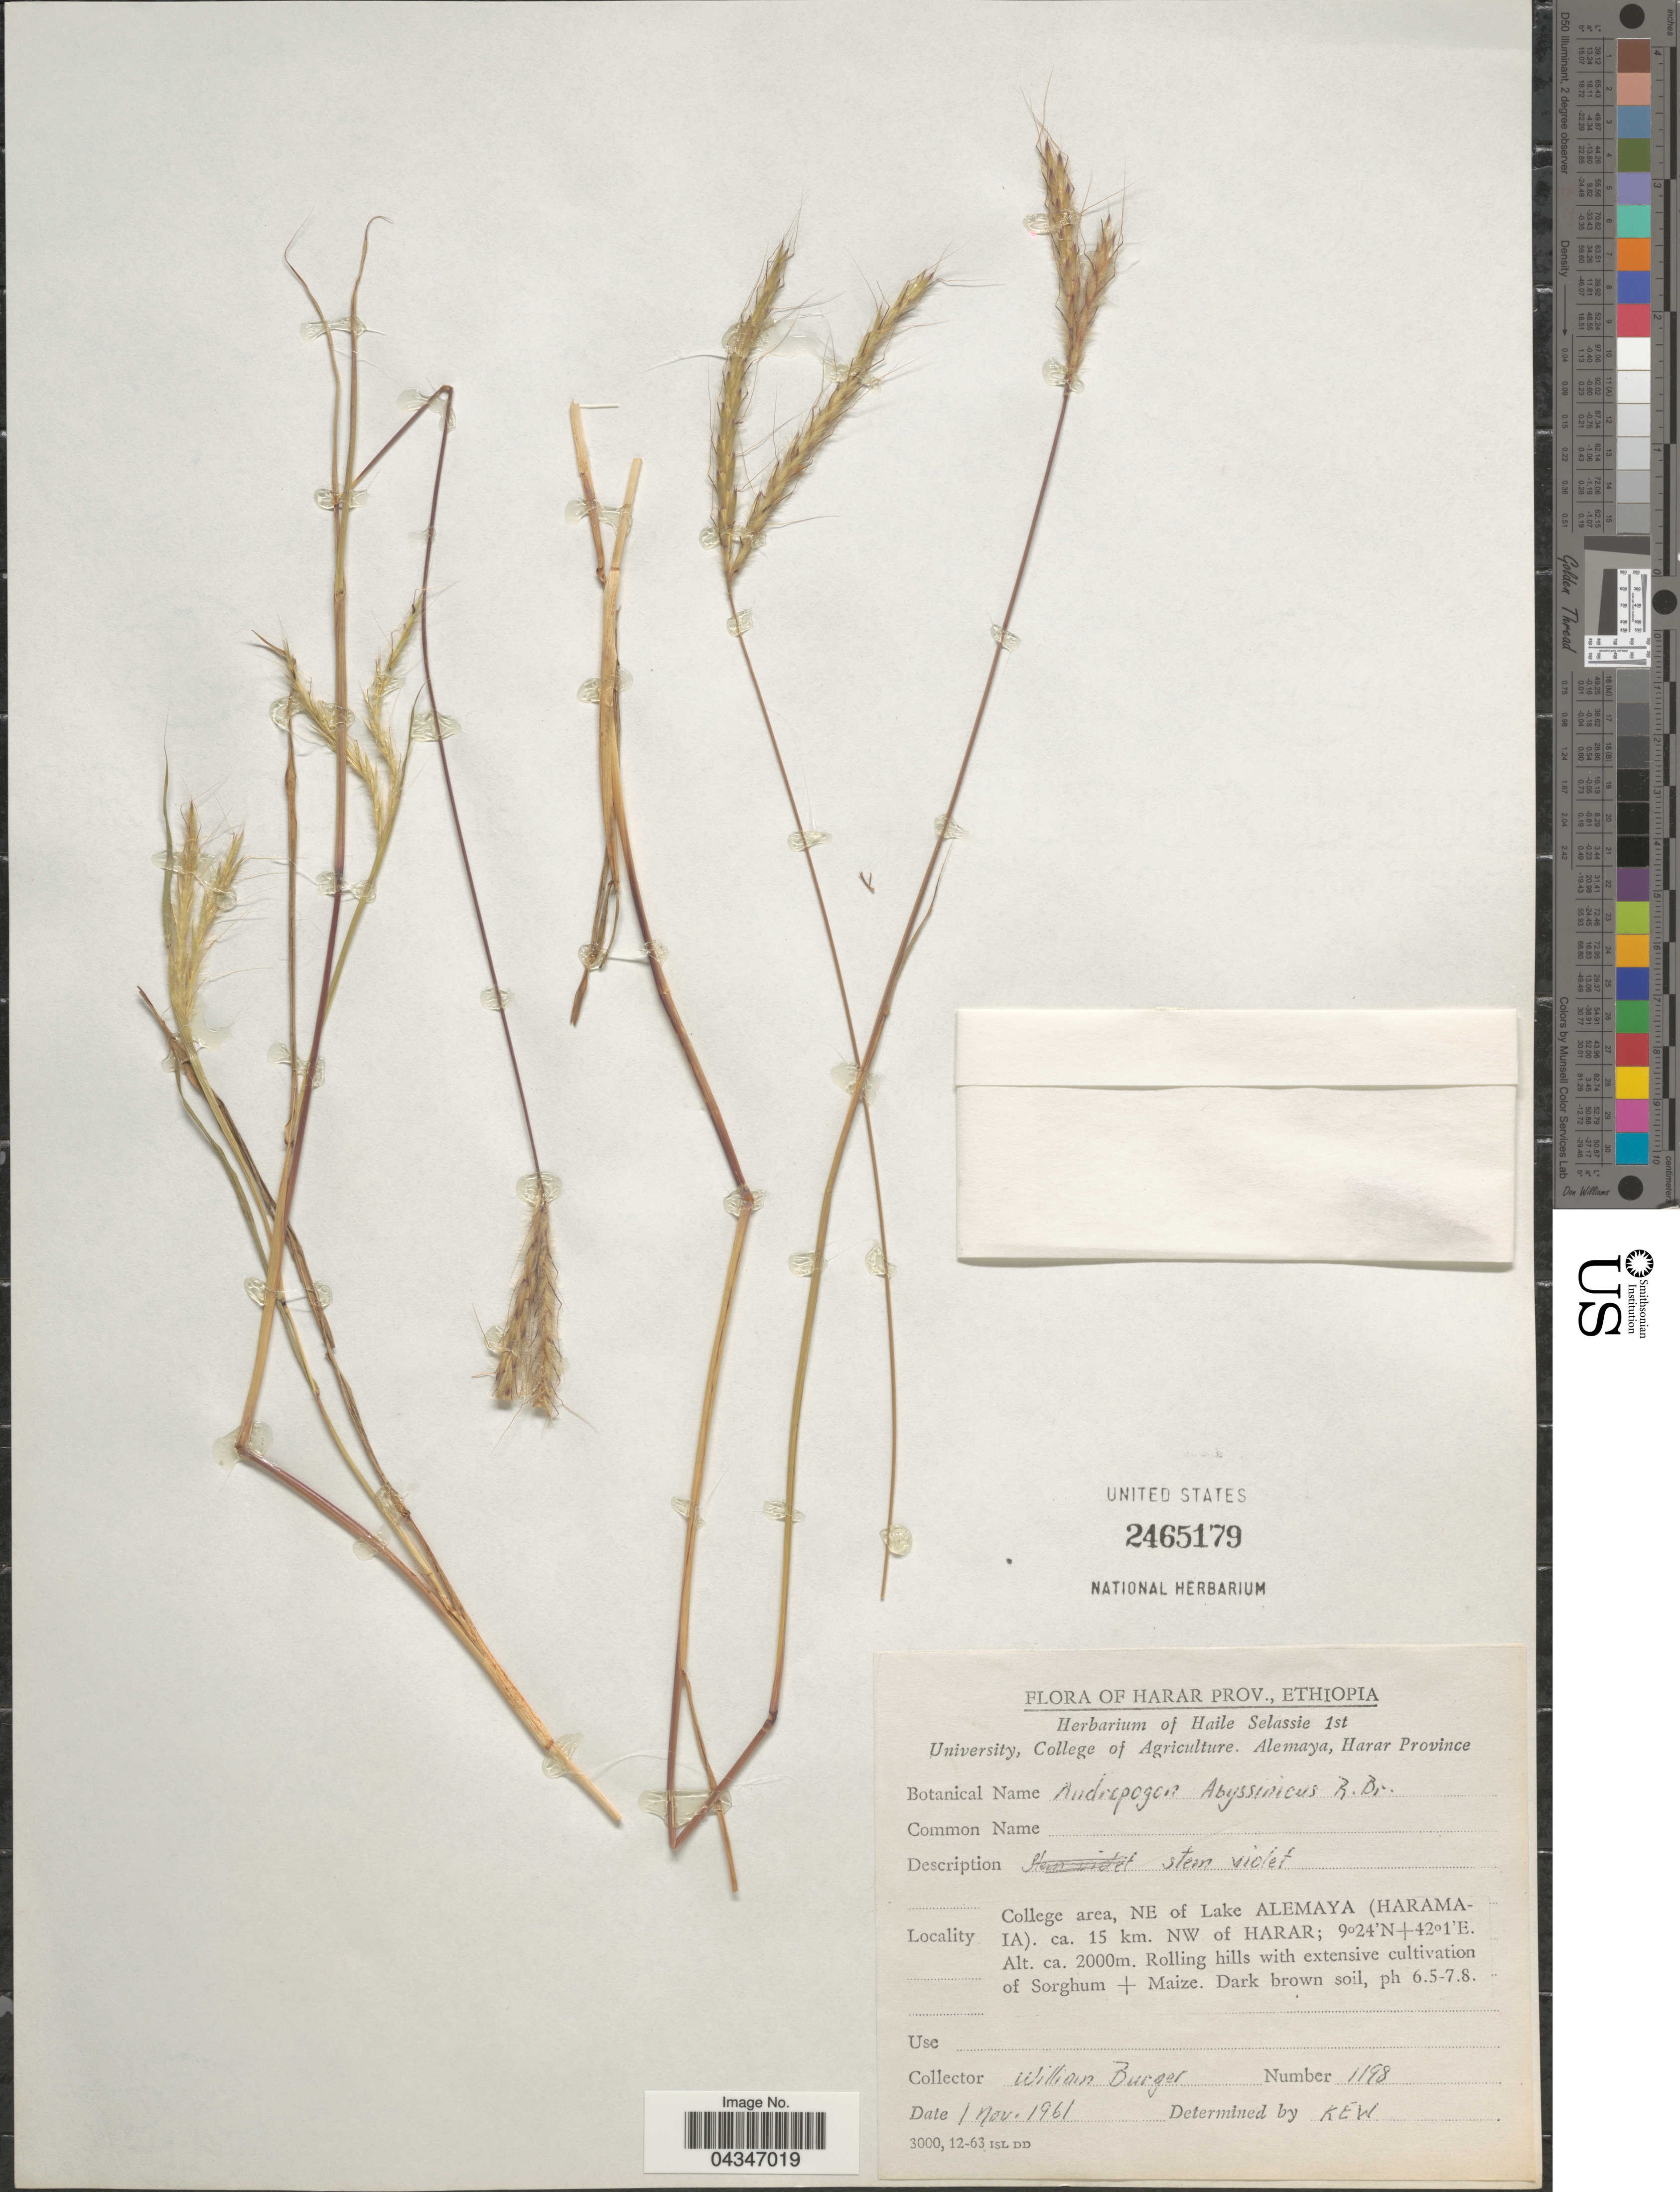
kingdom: Plantae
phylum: Tracheophyta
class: Liliopsida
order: Poales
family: Poaceae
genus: Andropogon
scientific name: Andropogon abyssinicus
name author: Fresen.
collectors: W. Burger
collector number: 1198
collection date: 1961-11-01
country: Ethiopia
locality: Harar Prov. College area, NE of Lake Alemaya (Haramala). ca. 15 km. NW of Harar. Rolling hills with extensive cultivation of Sorghum Maize.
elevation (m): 2000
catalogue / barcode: US 2465179